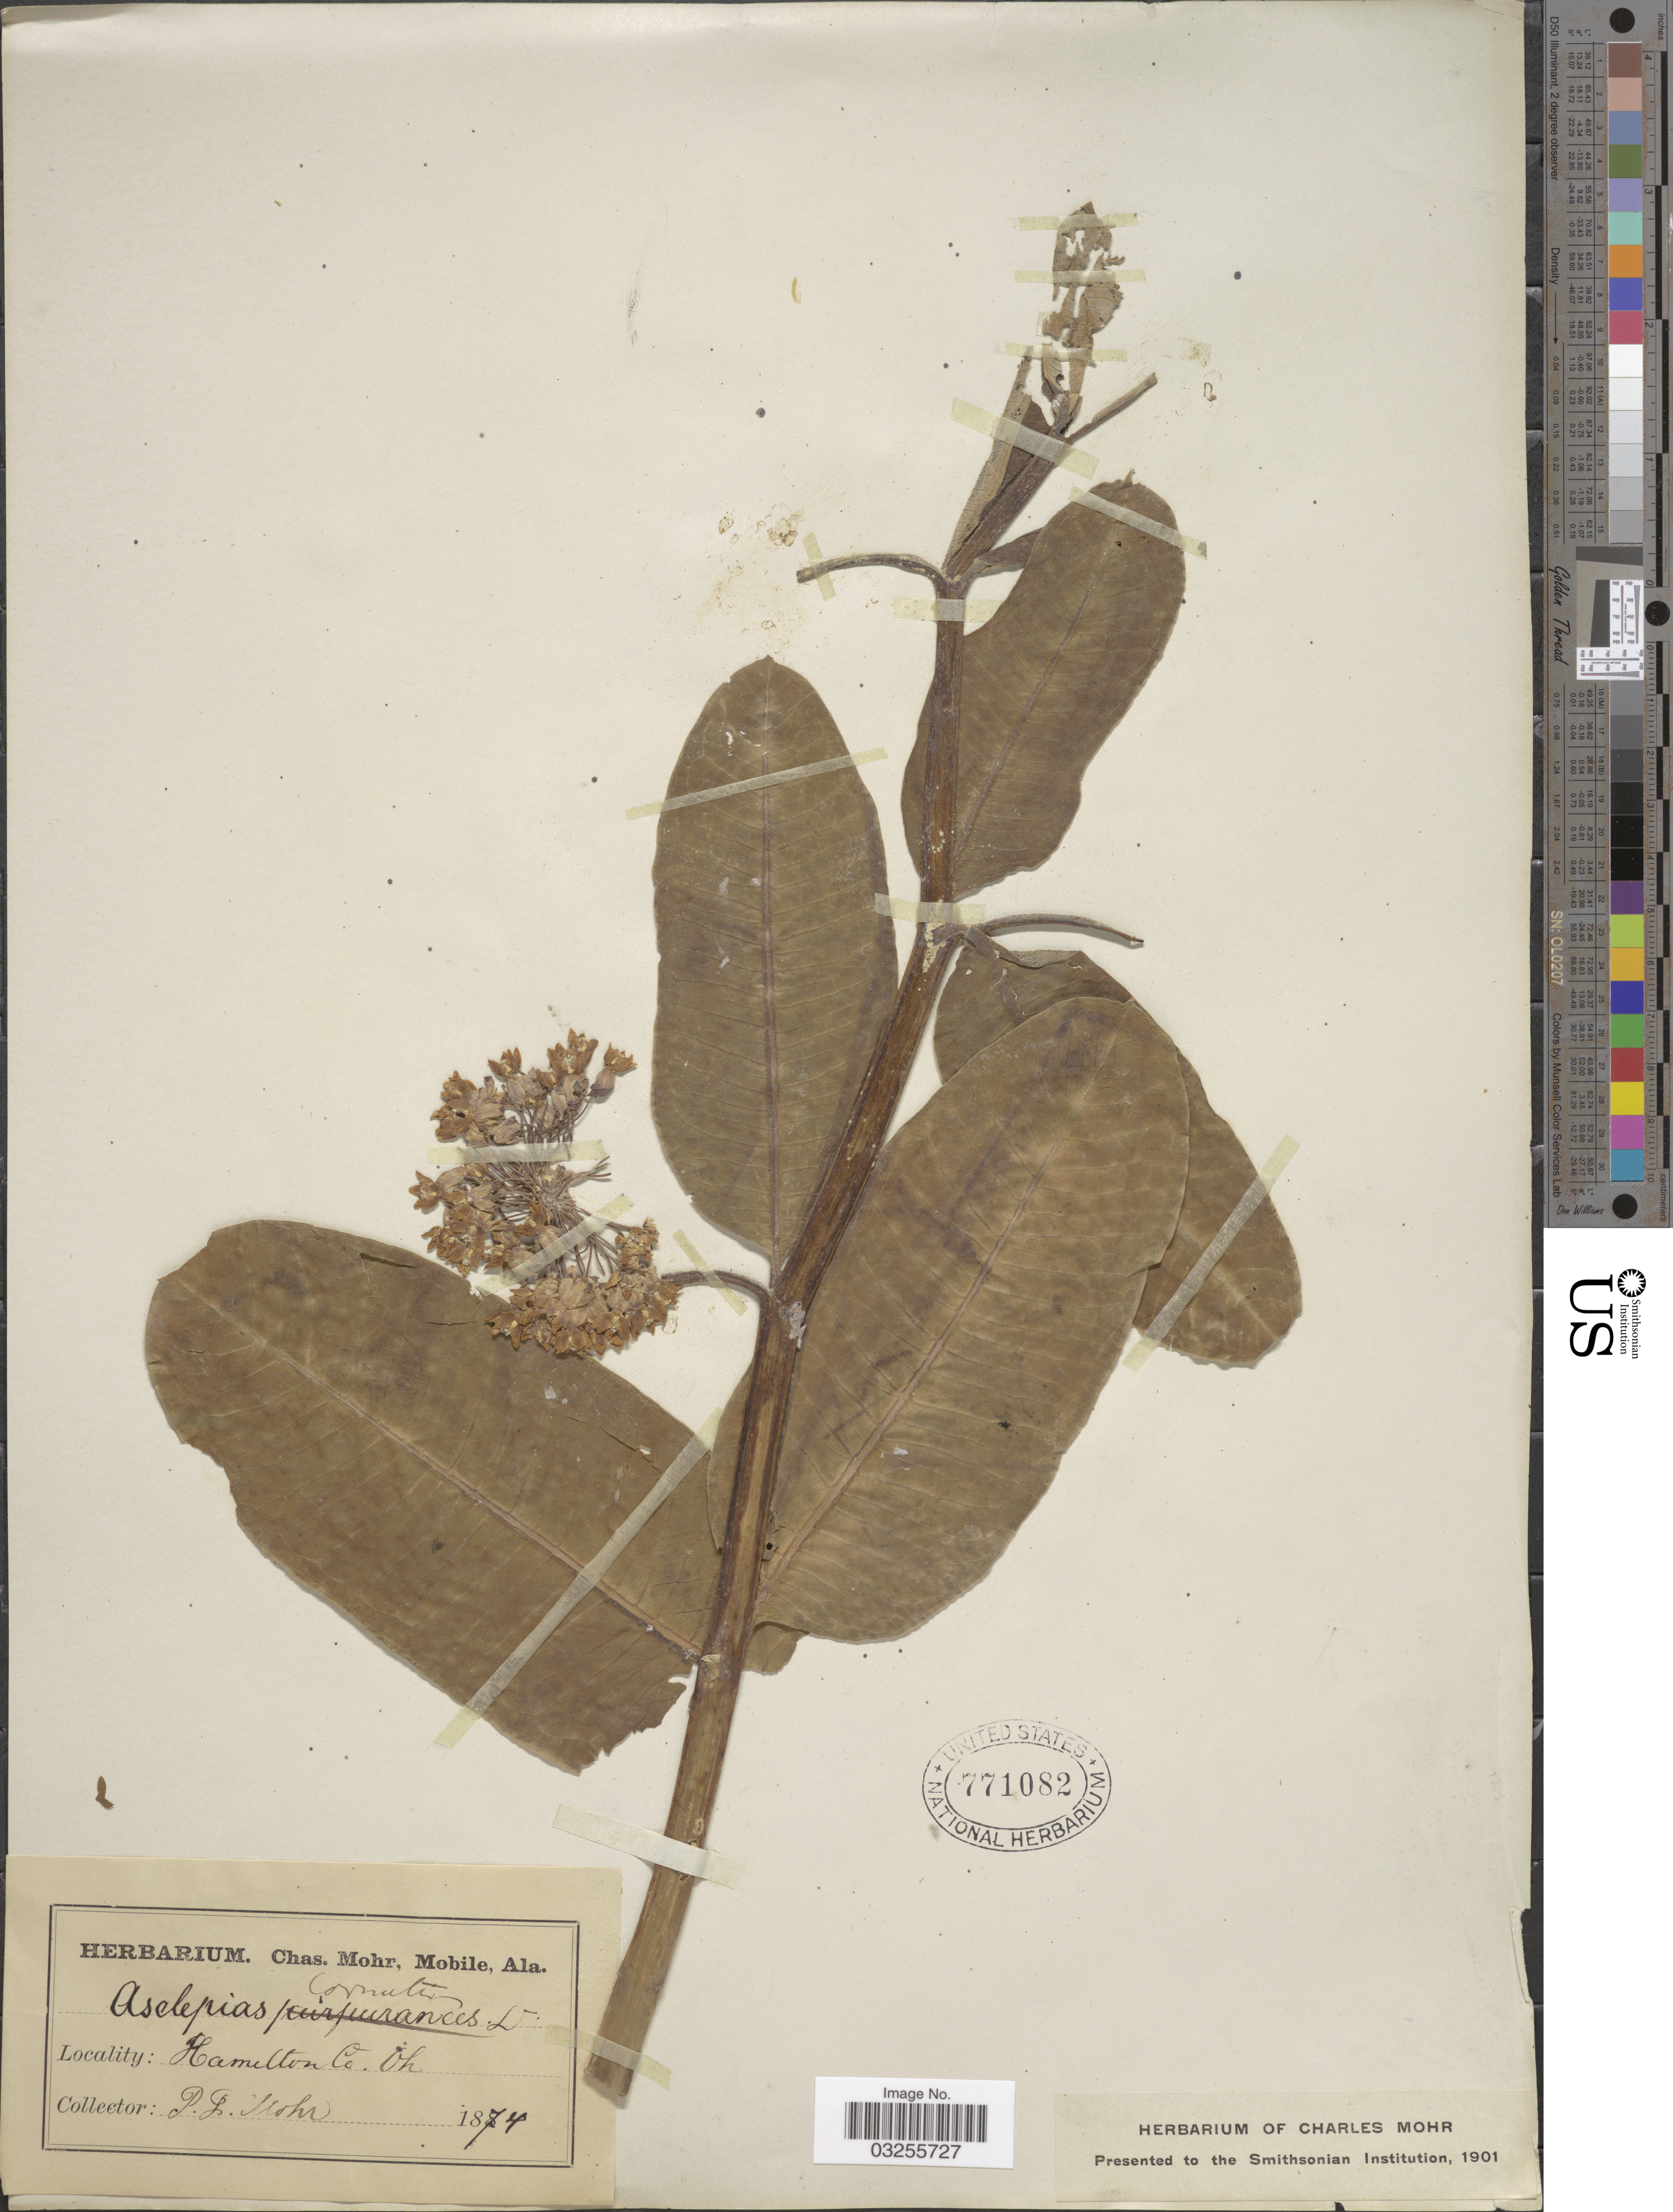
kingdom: Plantae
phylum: Tracheophyta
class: Magnoliopsida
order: Gentianales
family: Apocynaceae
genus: Asclepias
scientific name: Asclepias syriaca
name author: L.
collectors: P. F. Mohr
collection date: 1874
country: United States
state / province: Ohio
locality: Hamilton Co. Oh.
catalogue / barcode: US 771082